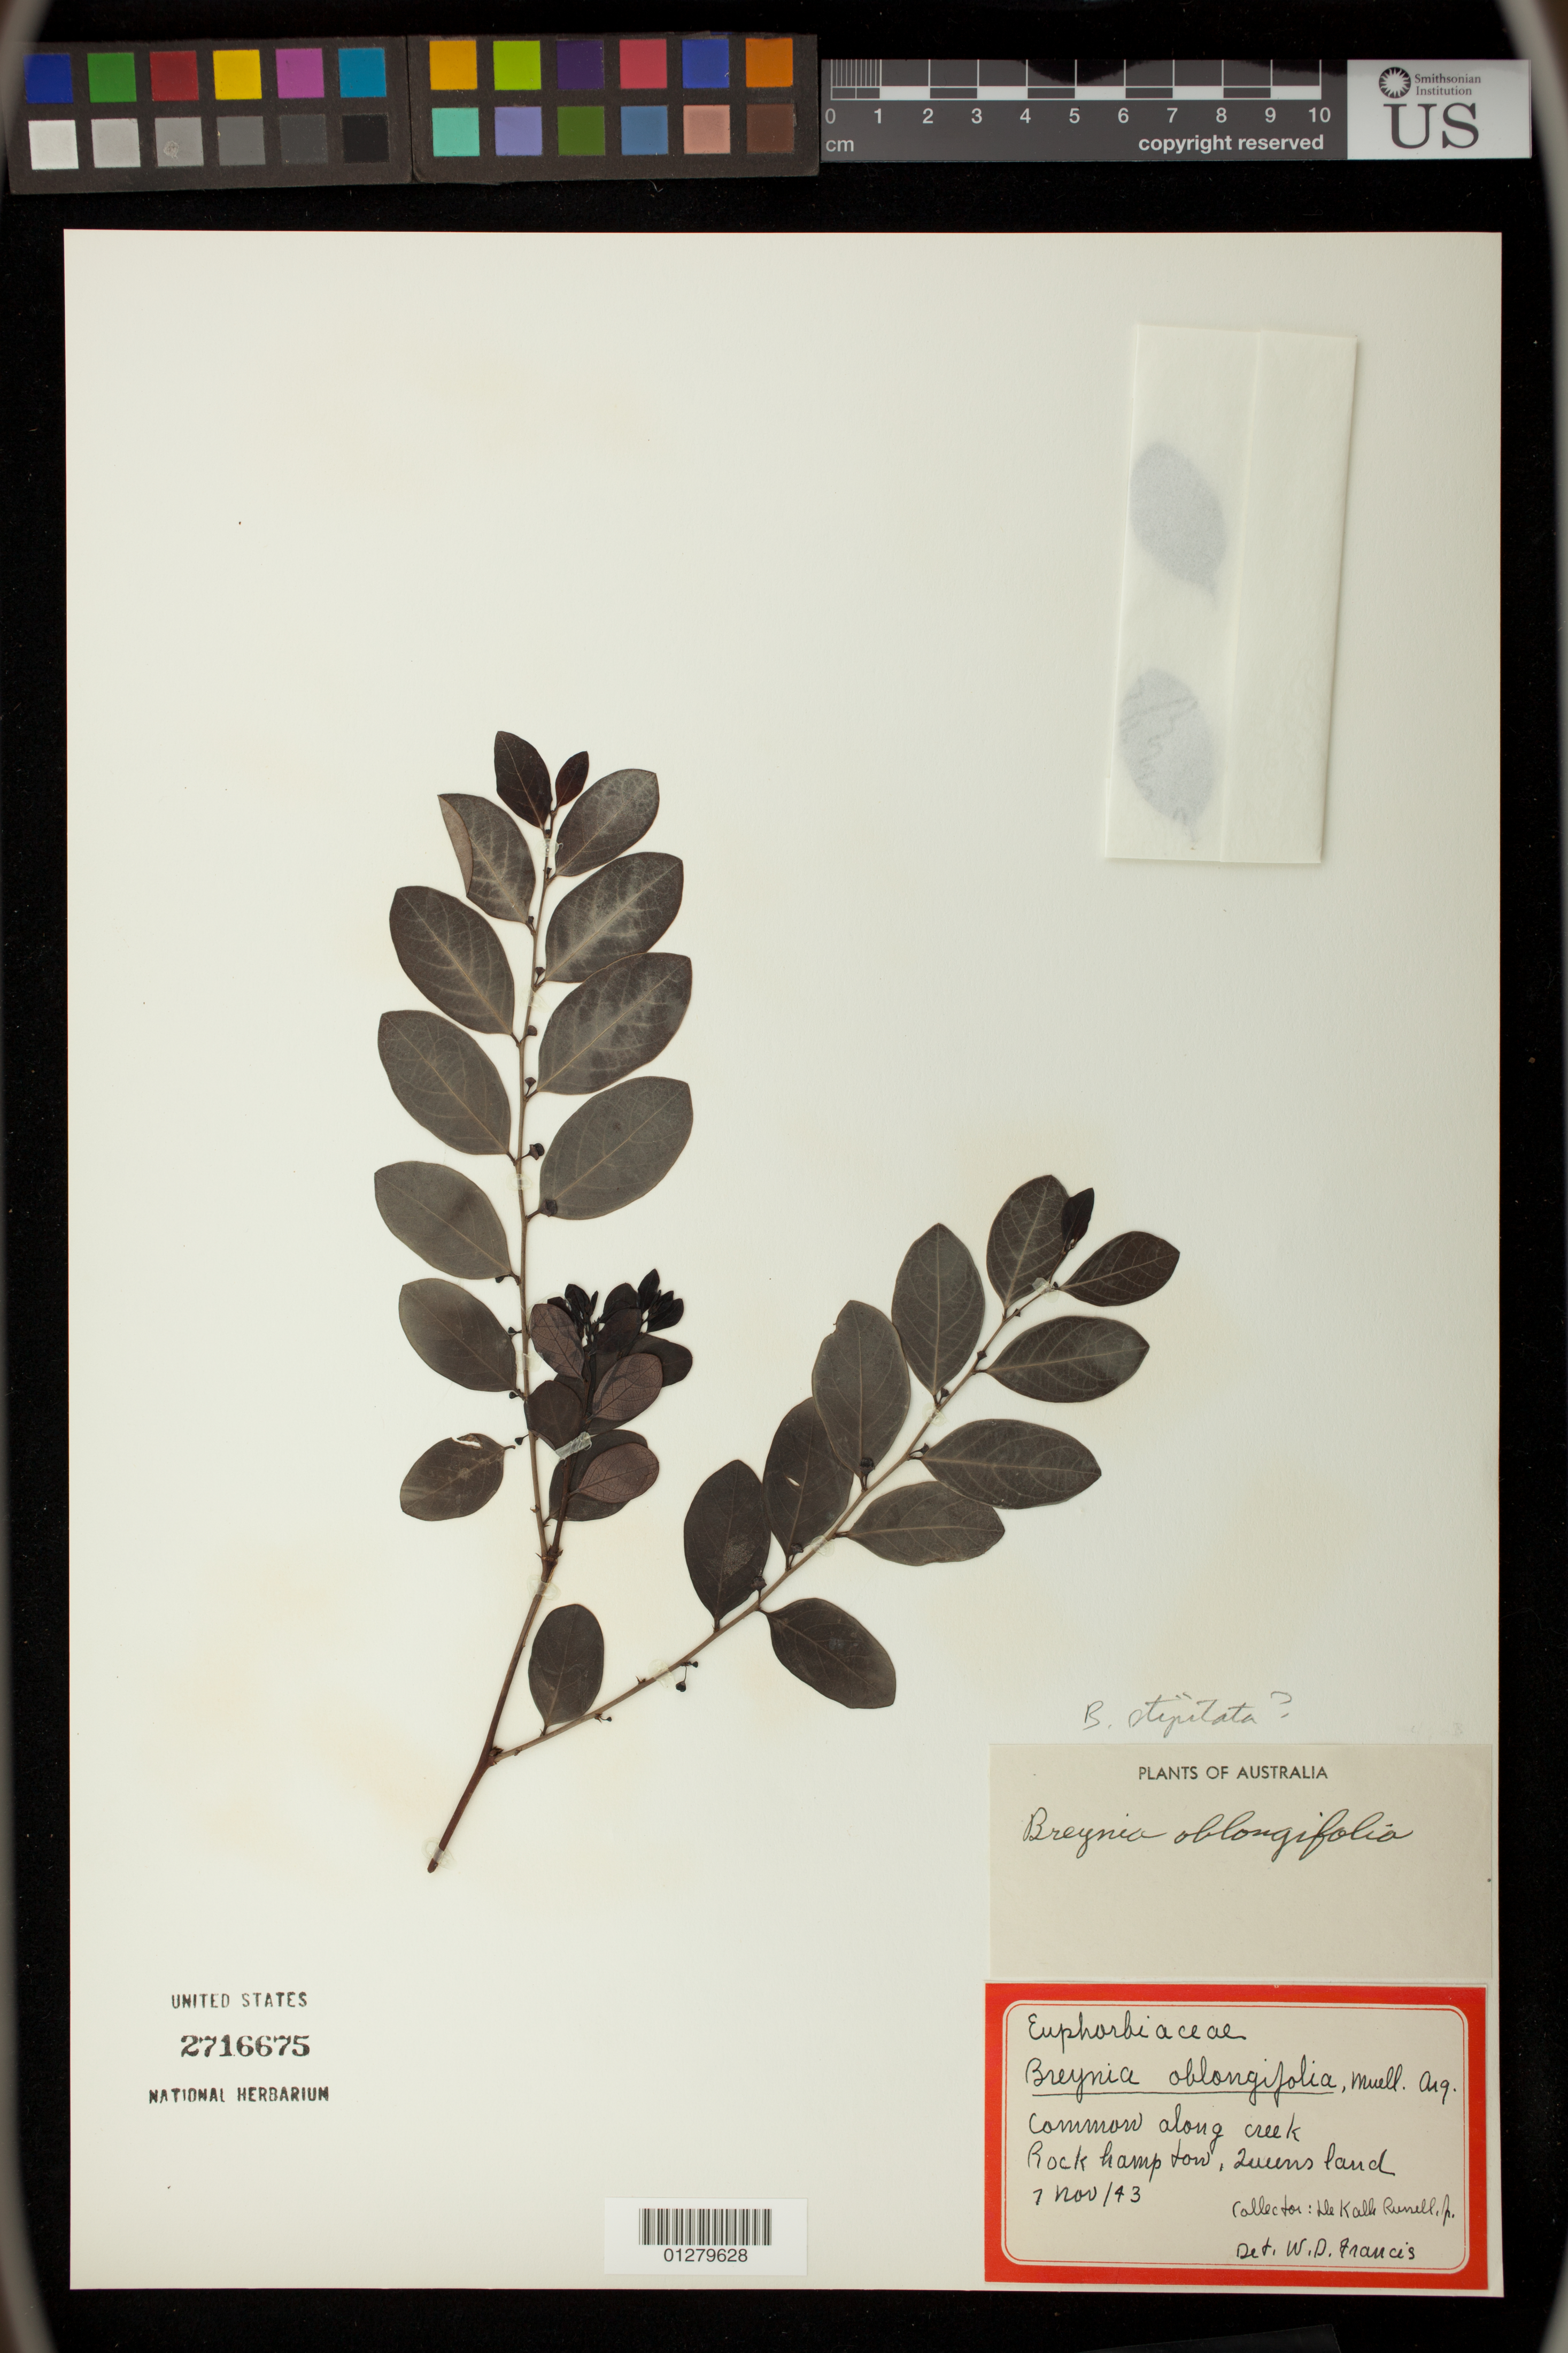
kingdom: Plantae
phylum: Tracheophyta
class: Magnoliopsida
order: Malpighiales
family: Phyllanthaceae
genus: Breynia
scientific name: Breynia stipitata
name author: Müll. Arg.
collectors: D. K. Russell Jr.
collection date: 1943-11-07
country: Australia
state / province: Queensland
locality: Rockhampton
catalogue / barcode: US 2716675